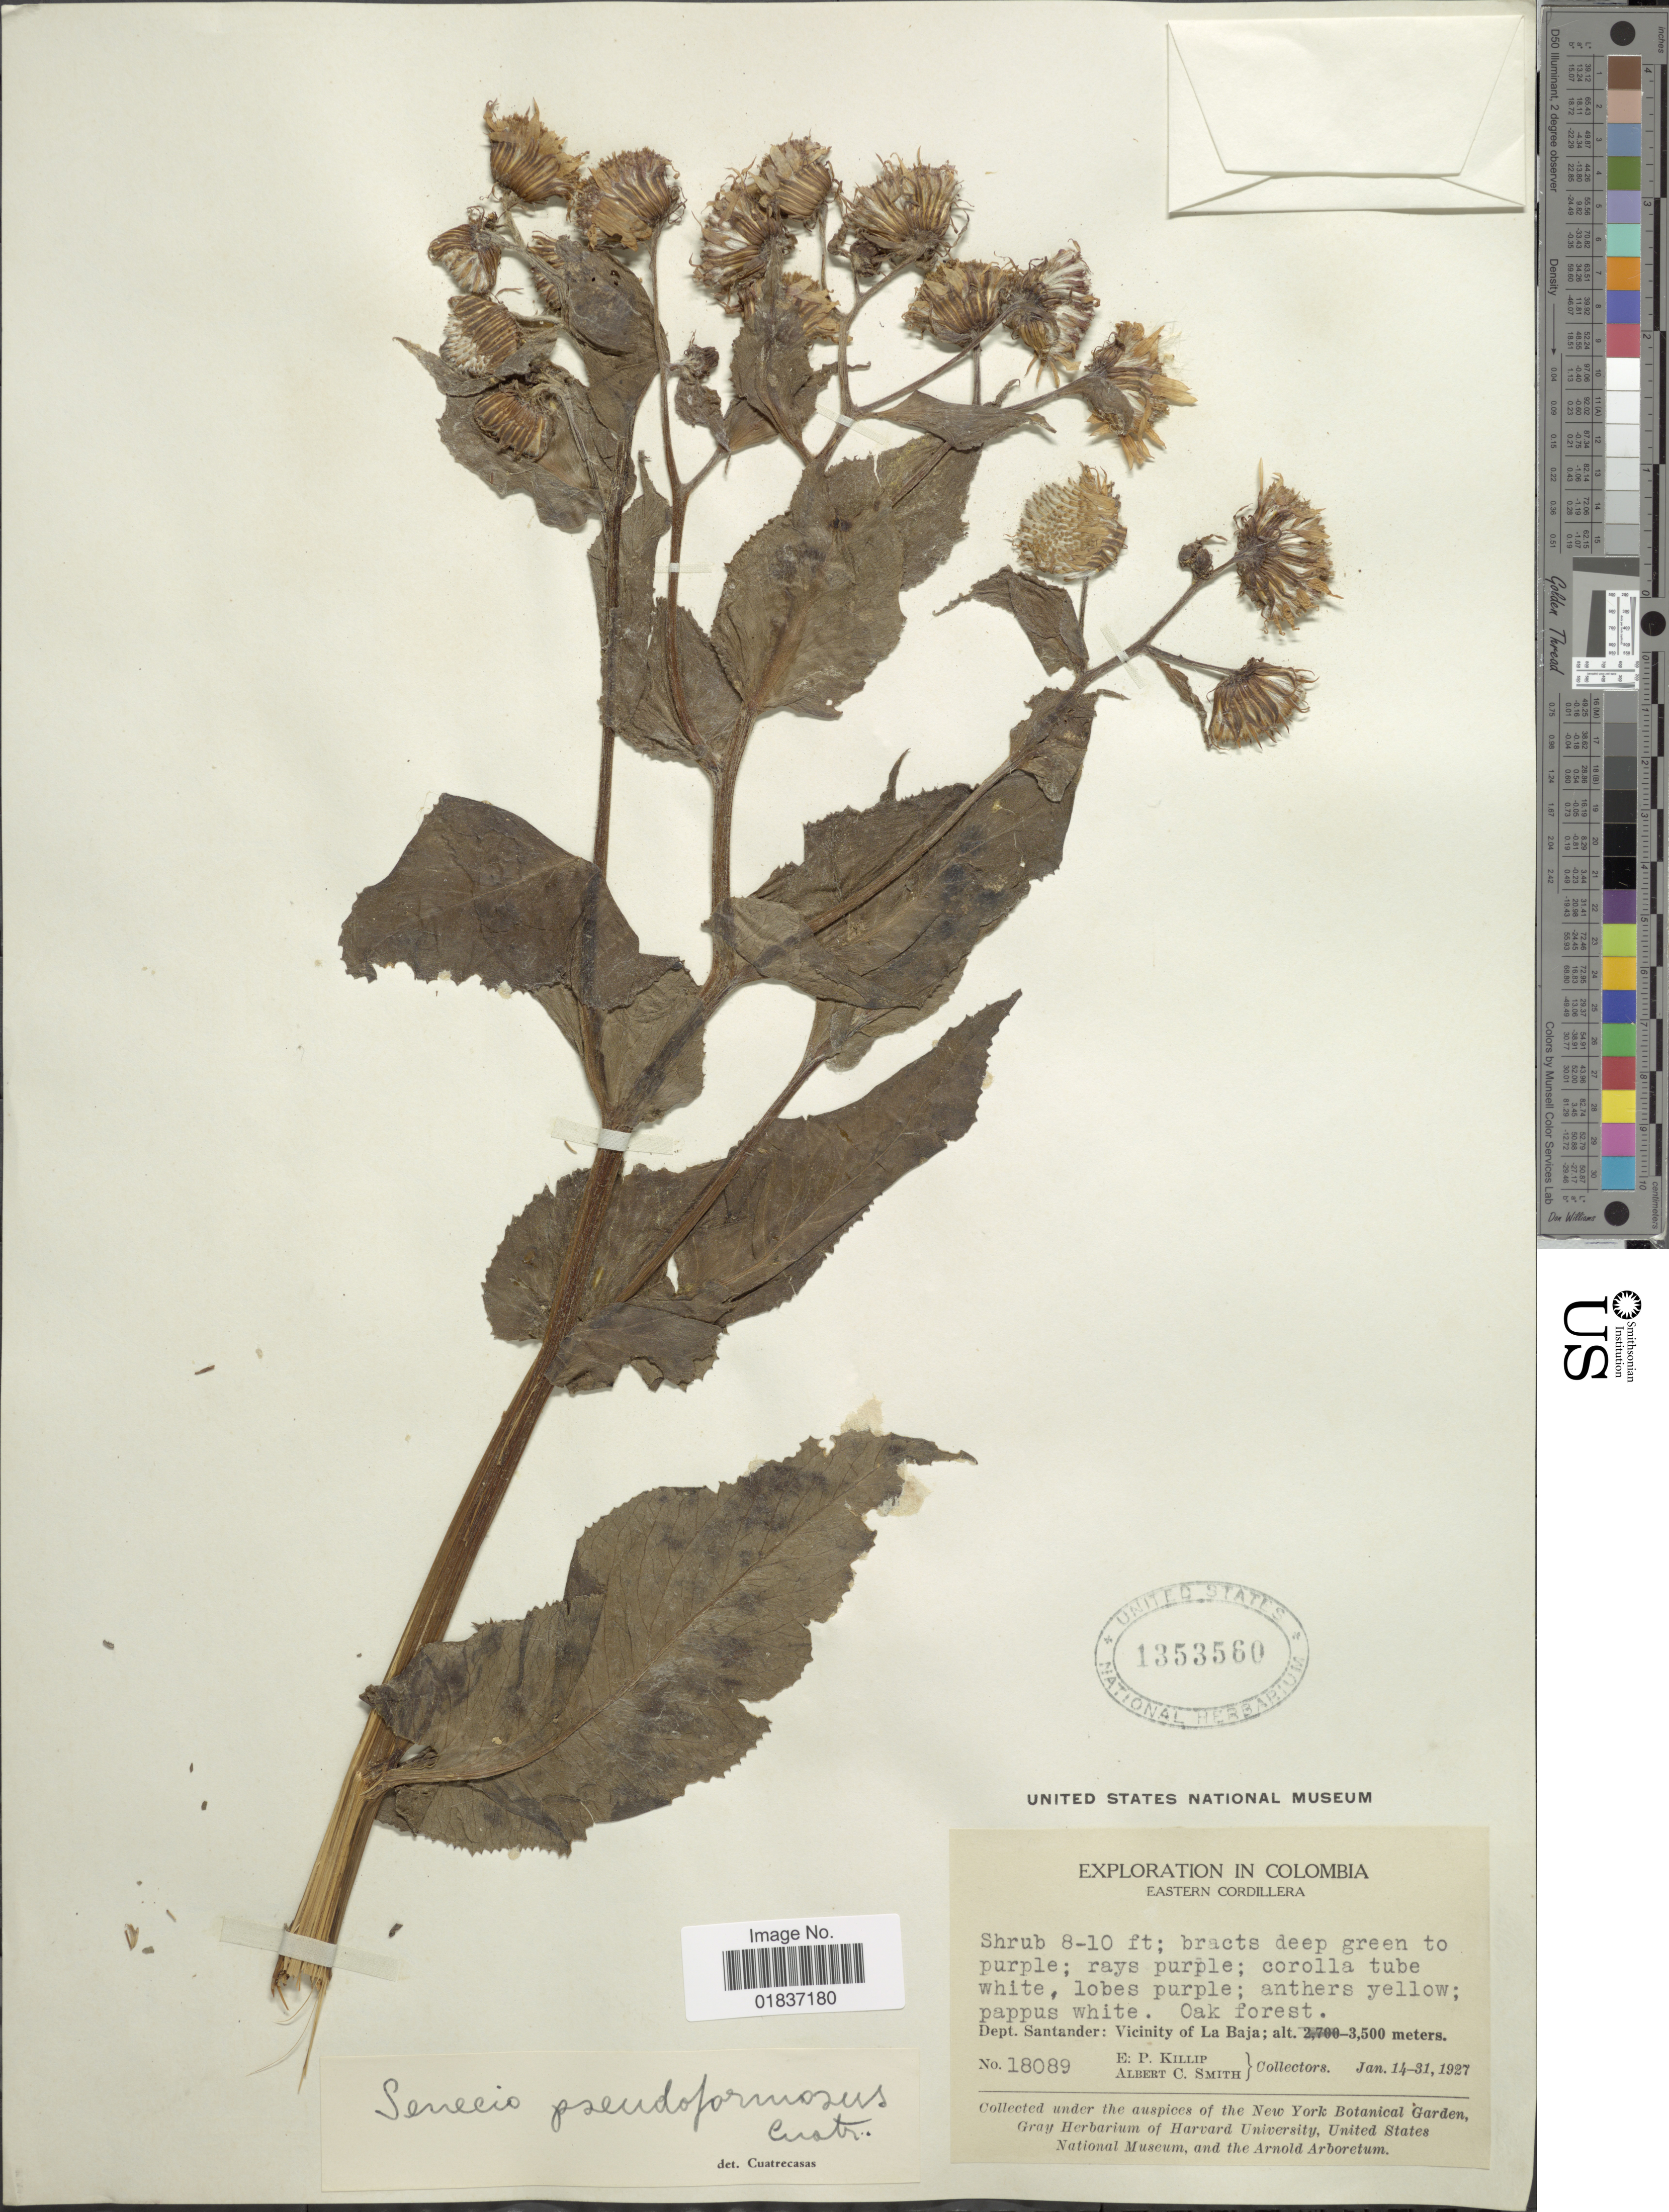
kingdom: Plantae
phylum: Tracheophyta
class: Magnoliopsida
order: Asterales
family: Asteraceae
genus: Senecio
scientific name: Senecio pseudoformosus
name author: Cuatrec.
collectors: E. P. Killip & A. C. Smith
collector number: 18089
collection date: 1927-01-14/1927-01-31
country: Colombia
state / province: Santander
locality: Dept. Santander: Vicinity of La Baja. Eastern Cordillera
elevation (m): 3500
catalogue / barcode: US 1353560